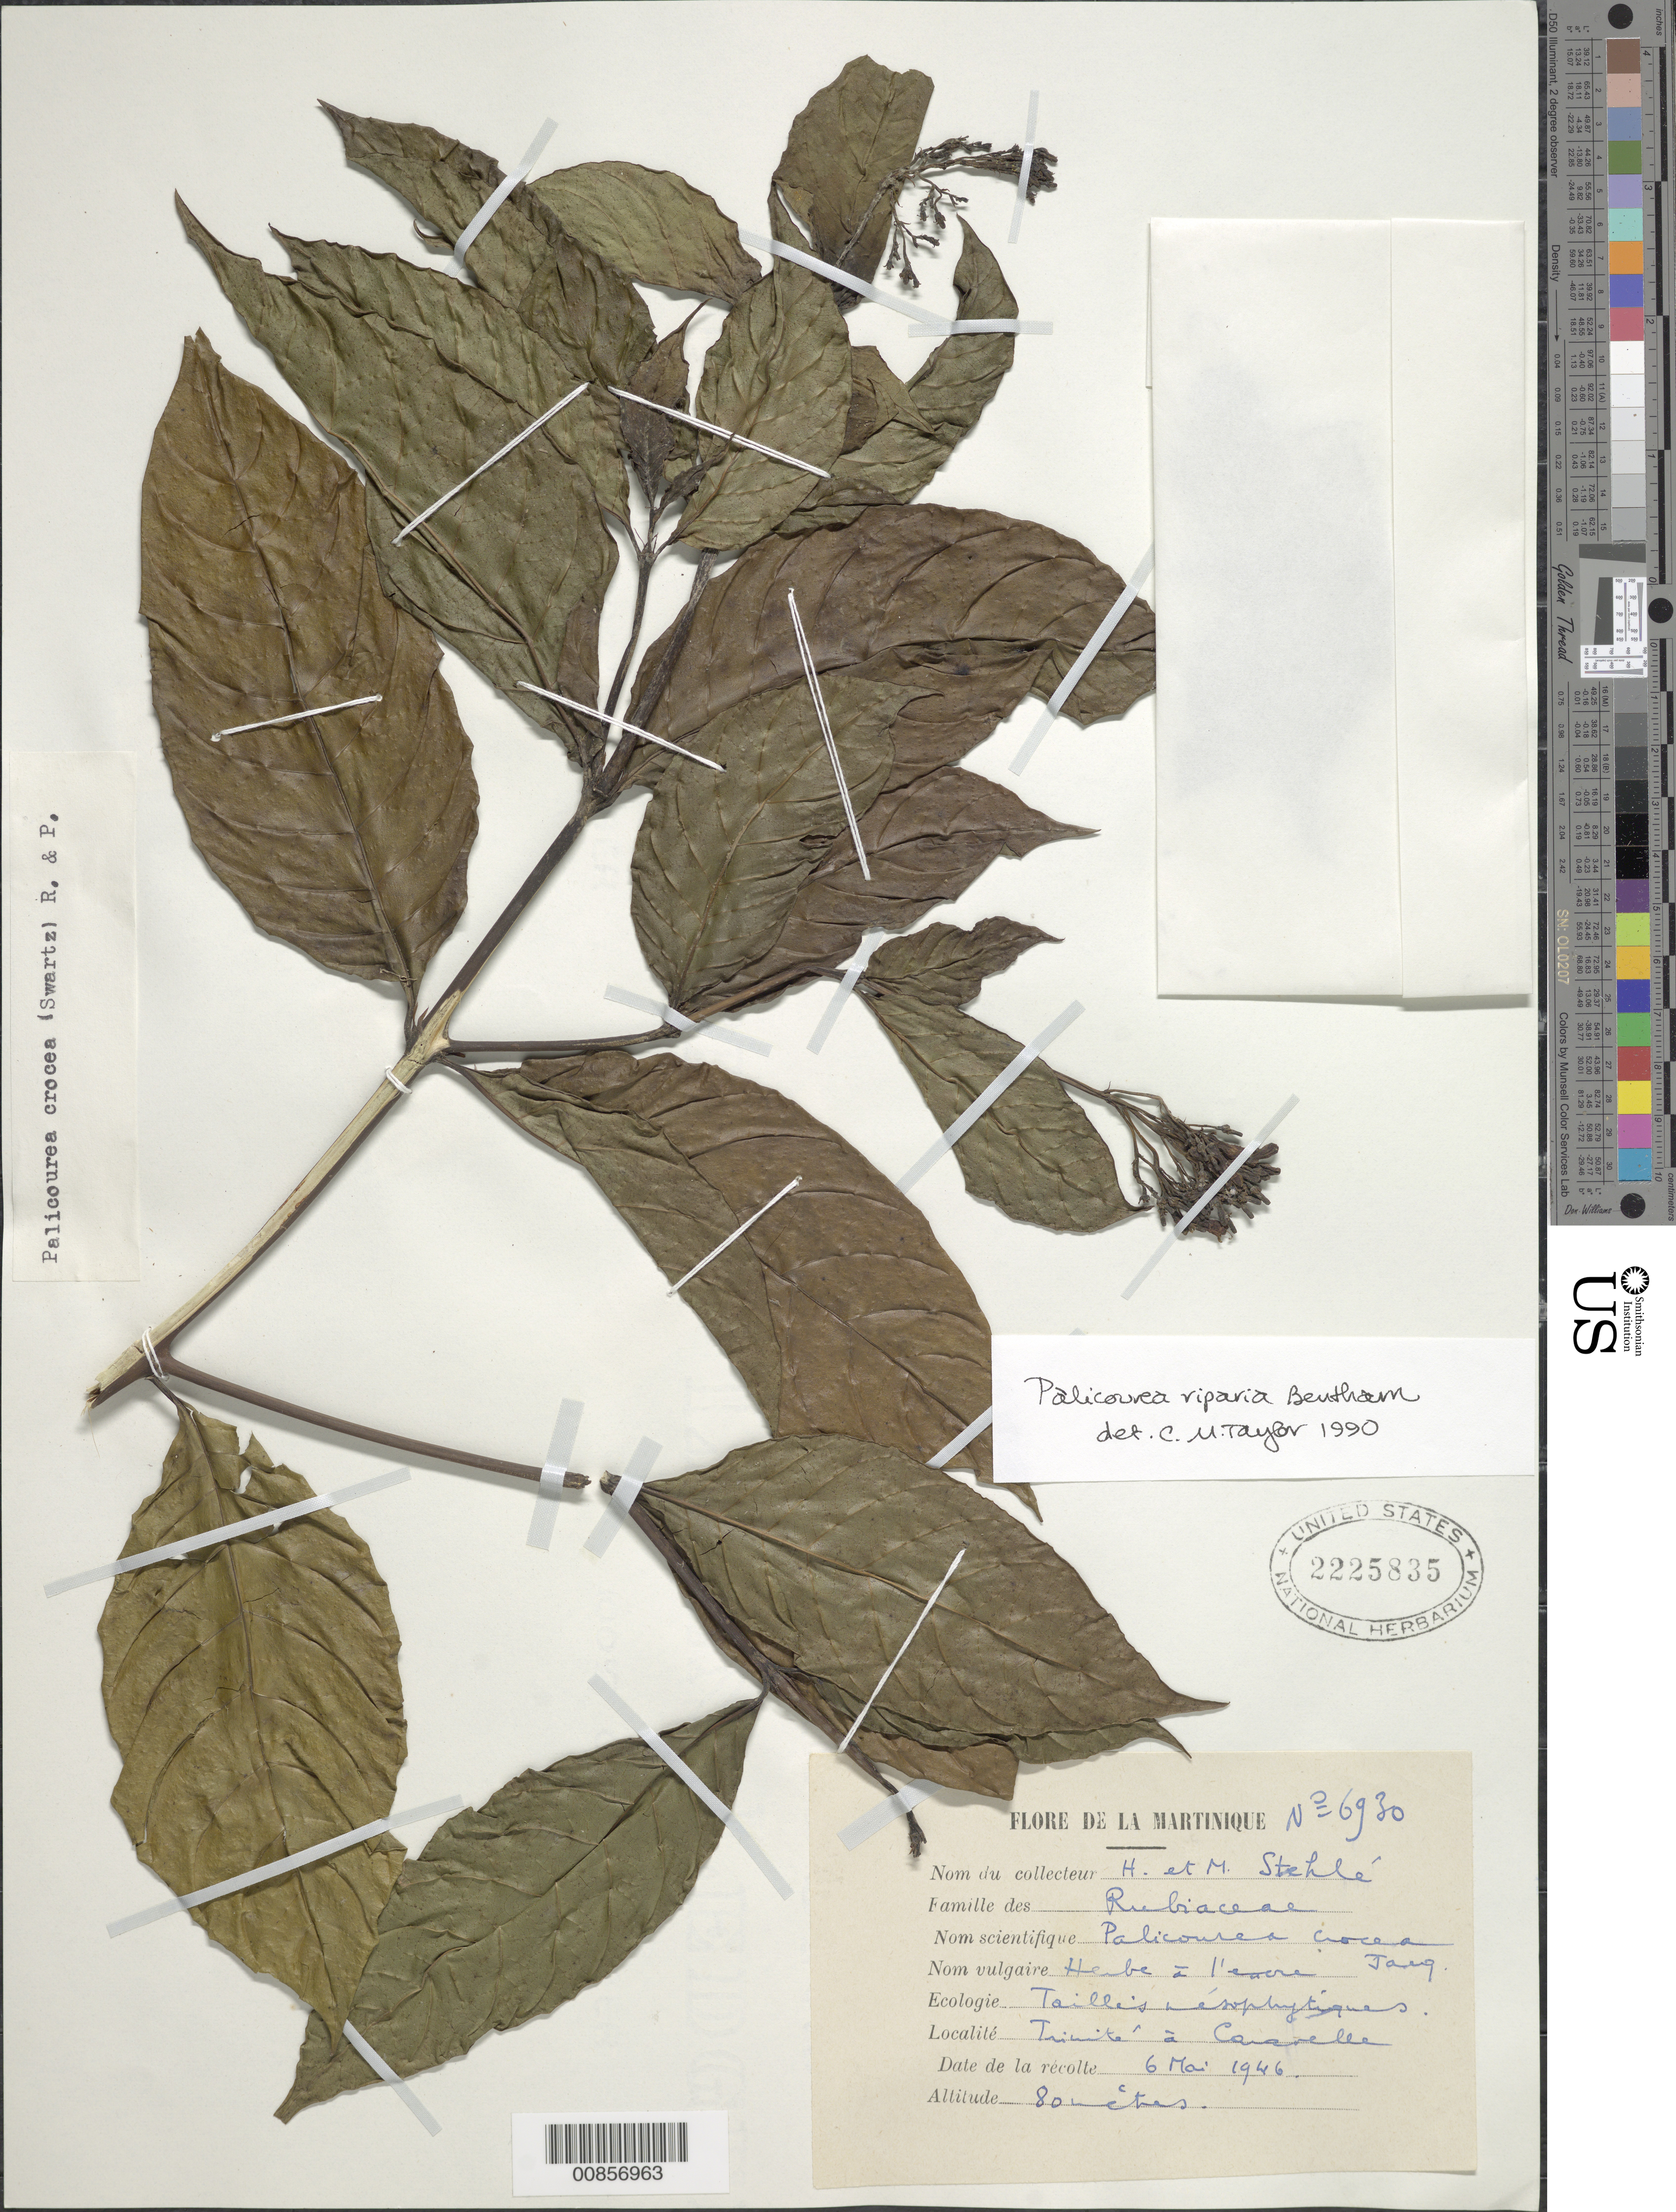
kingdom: Plantae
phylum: Tracheophyta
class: Magnoliopsida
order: Gentianales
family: Rubiaceae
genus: Palicourea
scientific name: Palicourea croceoides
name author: Desv. ex Ham.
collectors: H. Stehlé & M. Stehlé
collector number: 6930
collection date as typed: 06 May 1946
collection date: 1946-05-06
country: Martinique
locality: Trinité à Caravelle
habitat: Taillis Mésophytiques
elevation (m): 80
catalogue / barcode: US 2225835